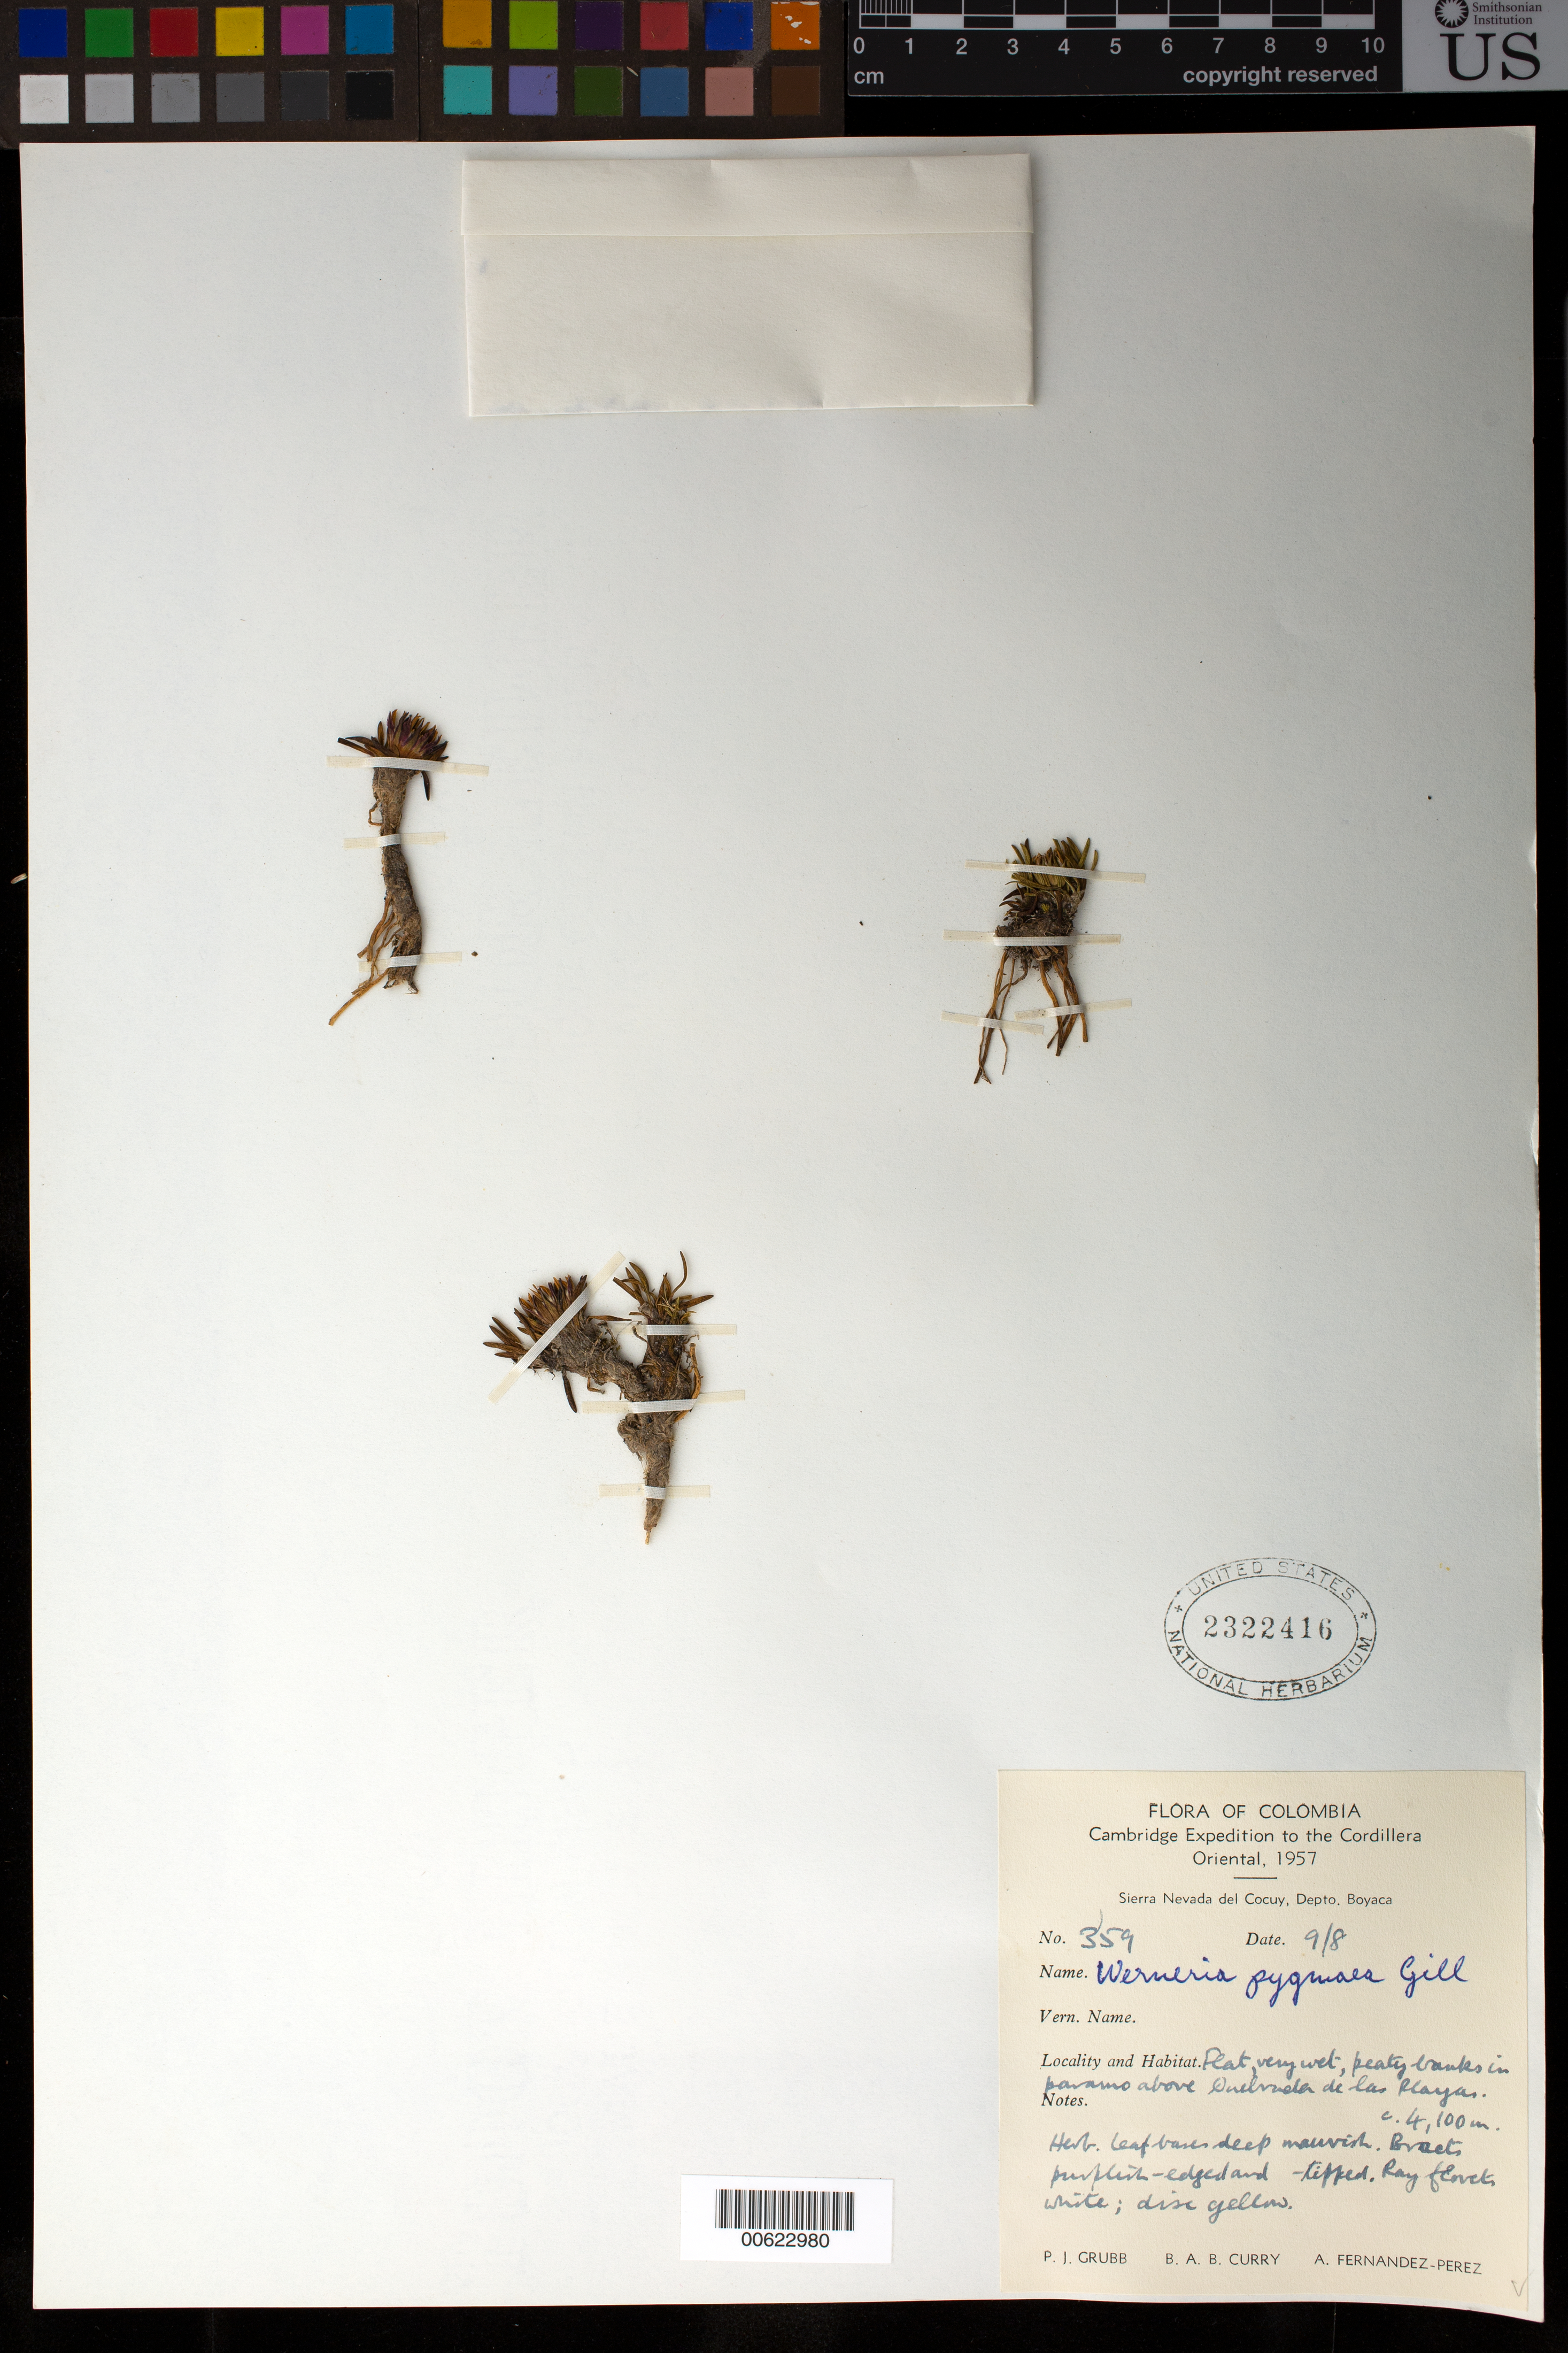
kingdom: Plantae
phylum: Tracheophyta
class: Magnoliopsida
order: Asterales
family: Asteraceae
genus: Werneria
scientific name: Werneria pygmaea complex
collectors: P. J. Grubb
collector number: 359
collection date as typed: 9-Aug-57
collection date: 1957-08-09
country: Colombia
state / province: Boyacá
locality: Sierra Nevada del Cocuy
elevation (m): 4100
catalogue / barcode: US 2322416